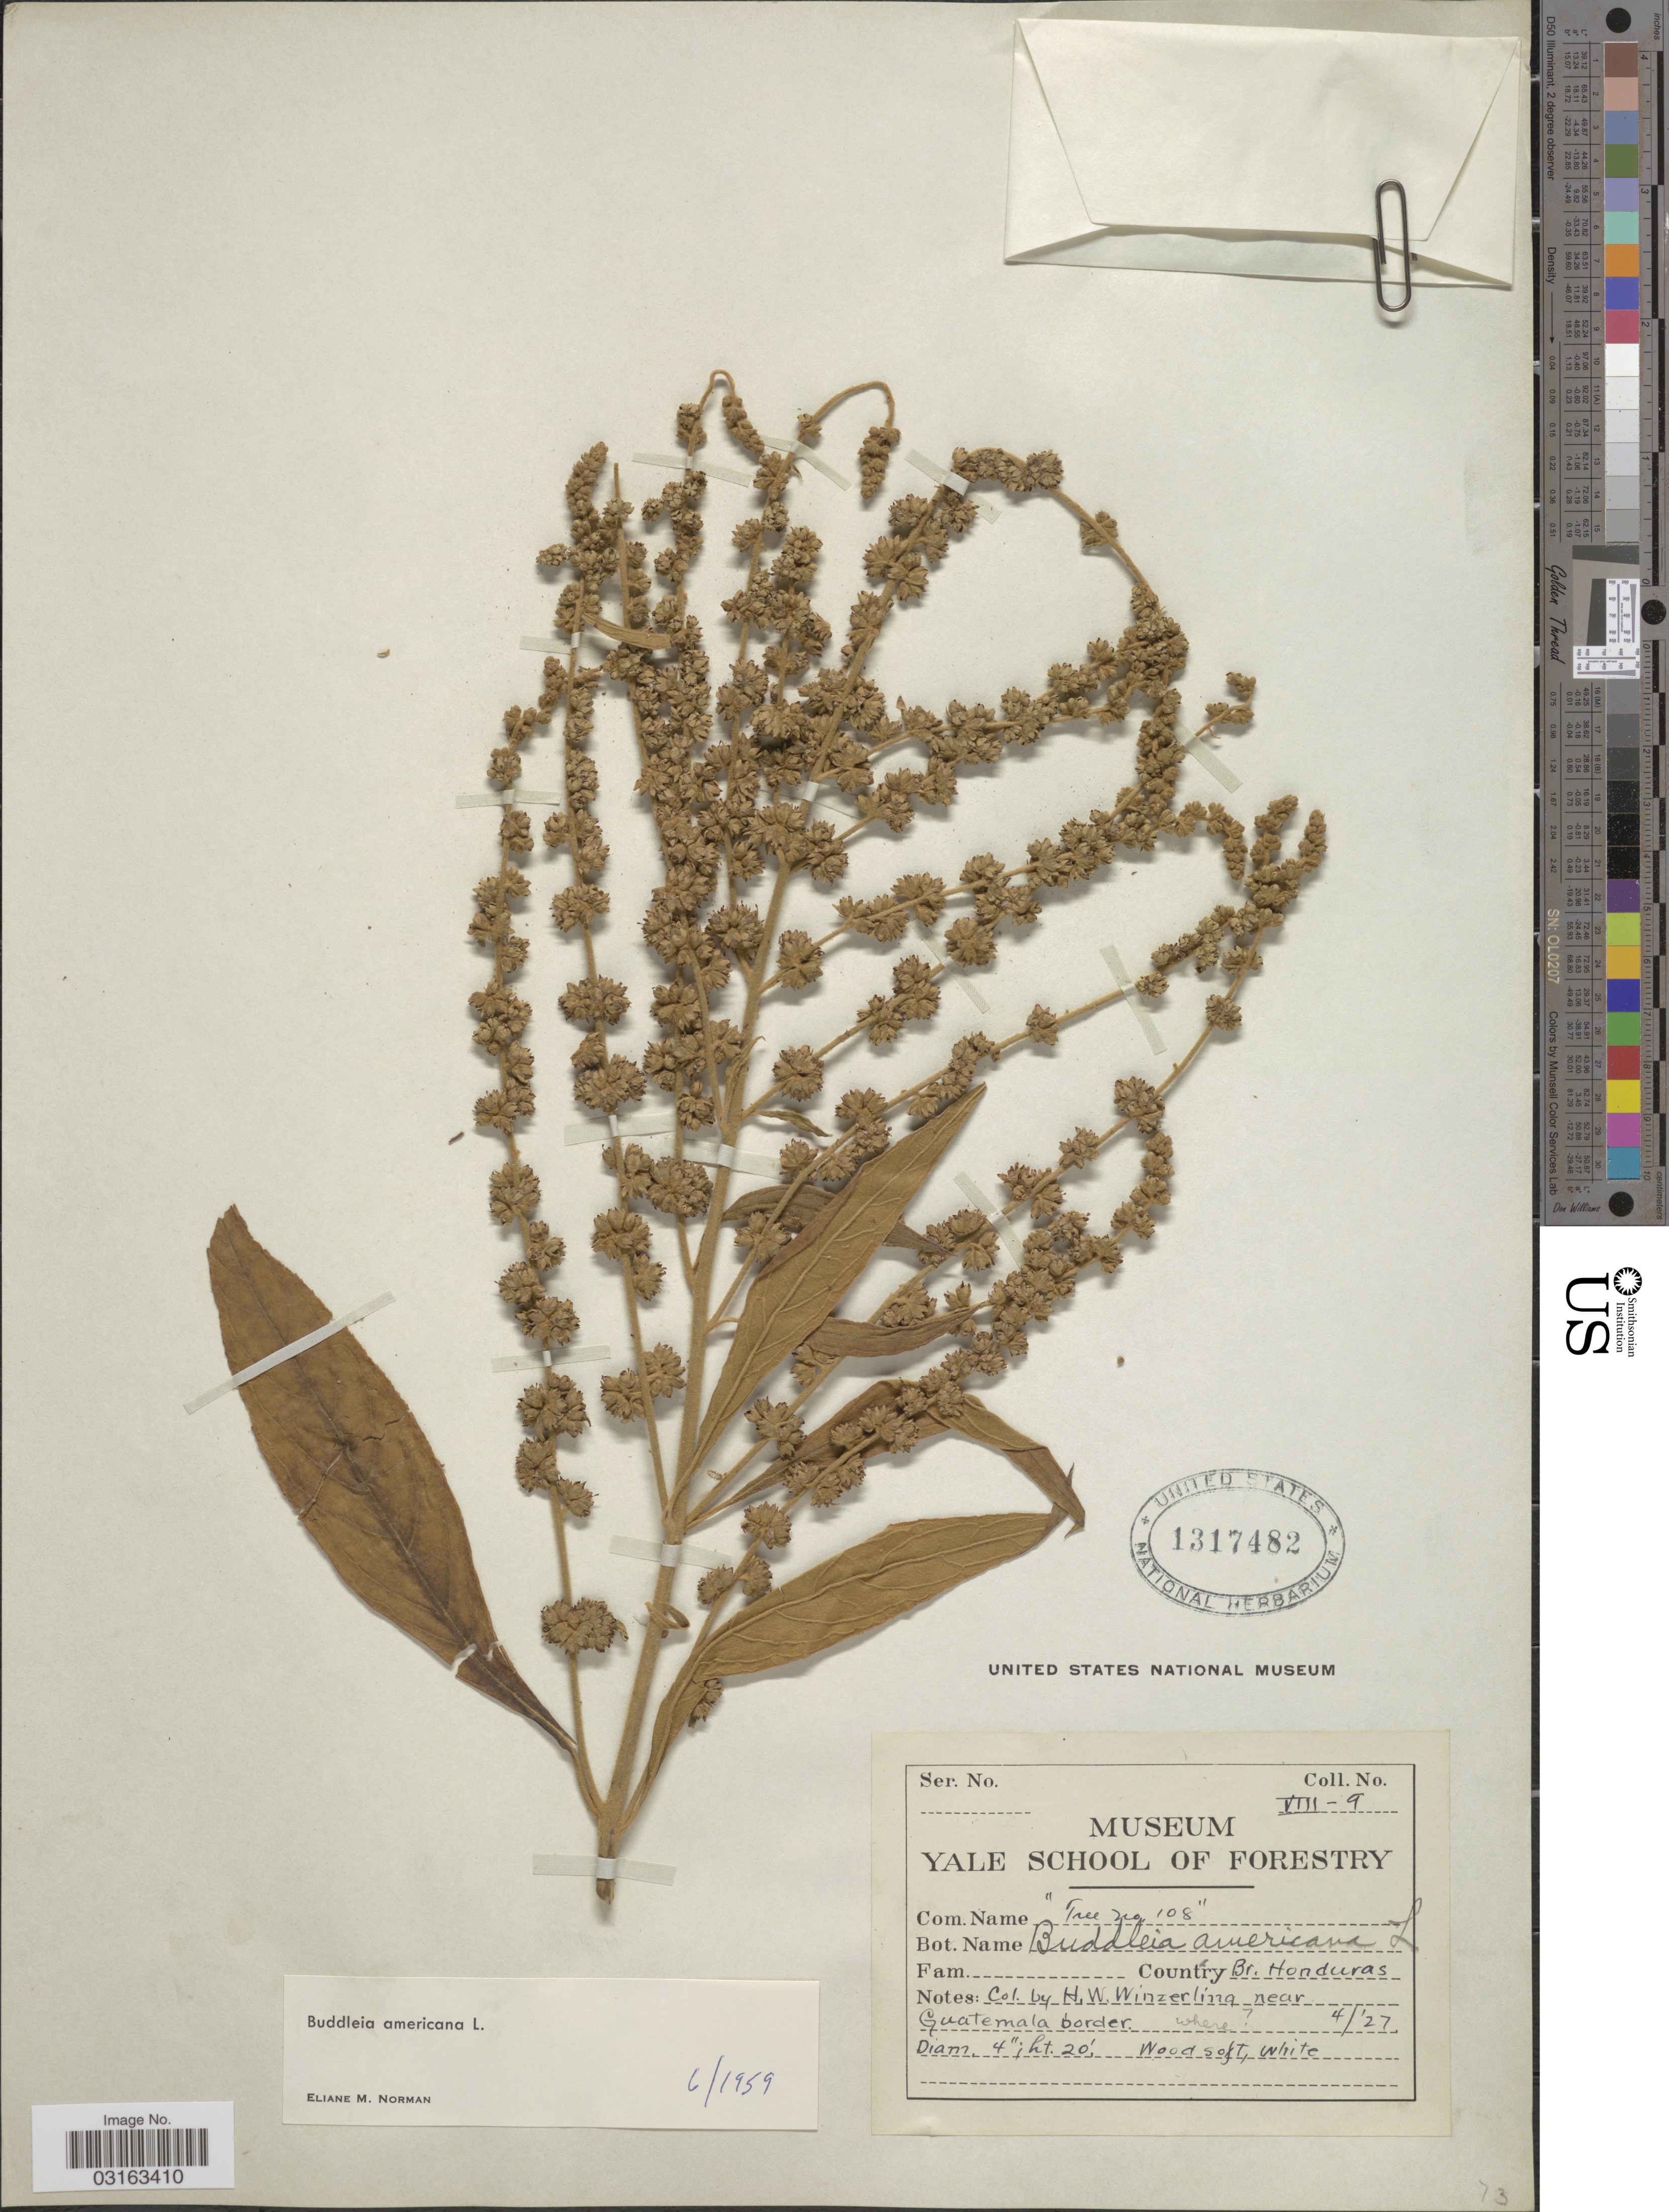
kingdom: Plantae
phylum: Tracheophyta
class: Magnoliopsida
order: Lamiales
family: Scrophulariaceae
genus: Buddleja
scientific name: Buddleja americana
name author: L.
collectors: H. Winzerling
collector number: VIII-9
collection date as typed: Transcribed d/m/y: /4/27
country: Guatemala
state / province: Guatemala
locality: Country Br. Honduras. Near Guatemala border.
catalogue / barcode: US 1317482